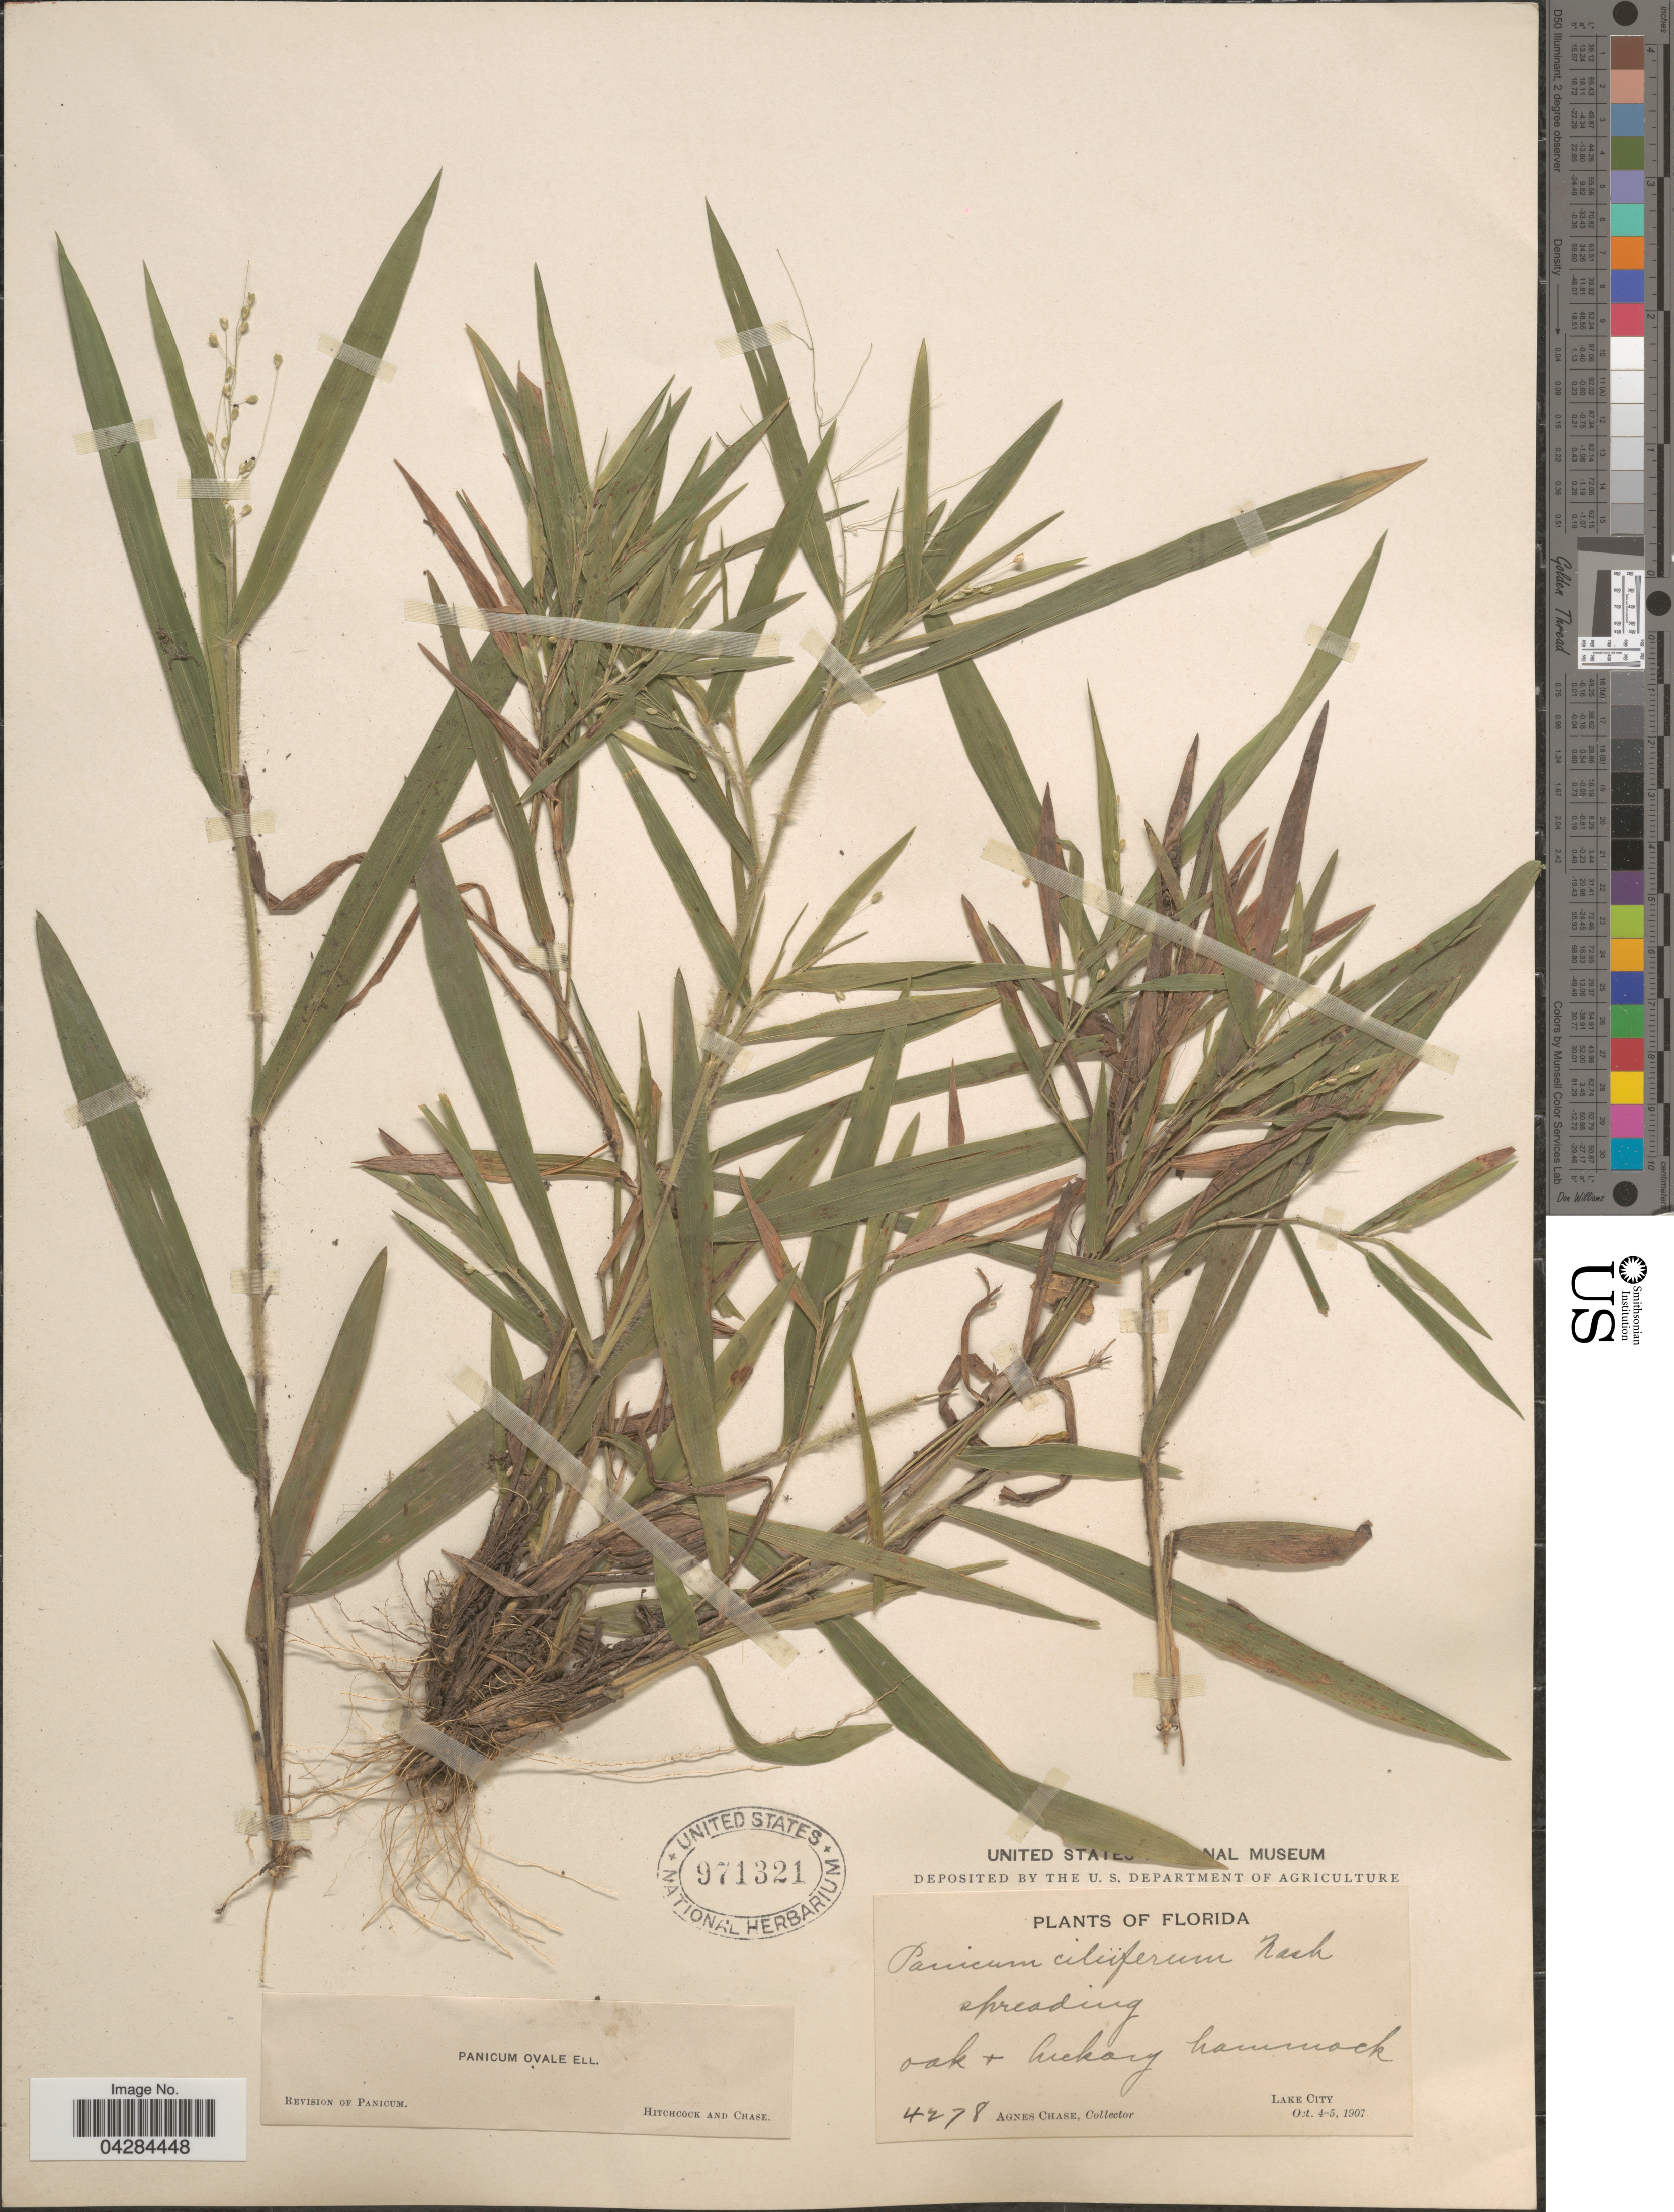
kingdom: Plantae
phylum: Tracheophyta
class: Liliopsida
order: Poales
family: Poaceae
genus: Dichanthelium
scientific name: Dichanthelium ovale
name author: (Elliott) Gould & C.A. Clark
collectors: A. Chase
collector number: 4278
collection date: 1907-10-04/1907-10-05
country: United States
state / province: Florida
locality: Lake City.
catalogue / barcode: US 971321